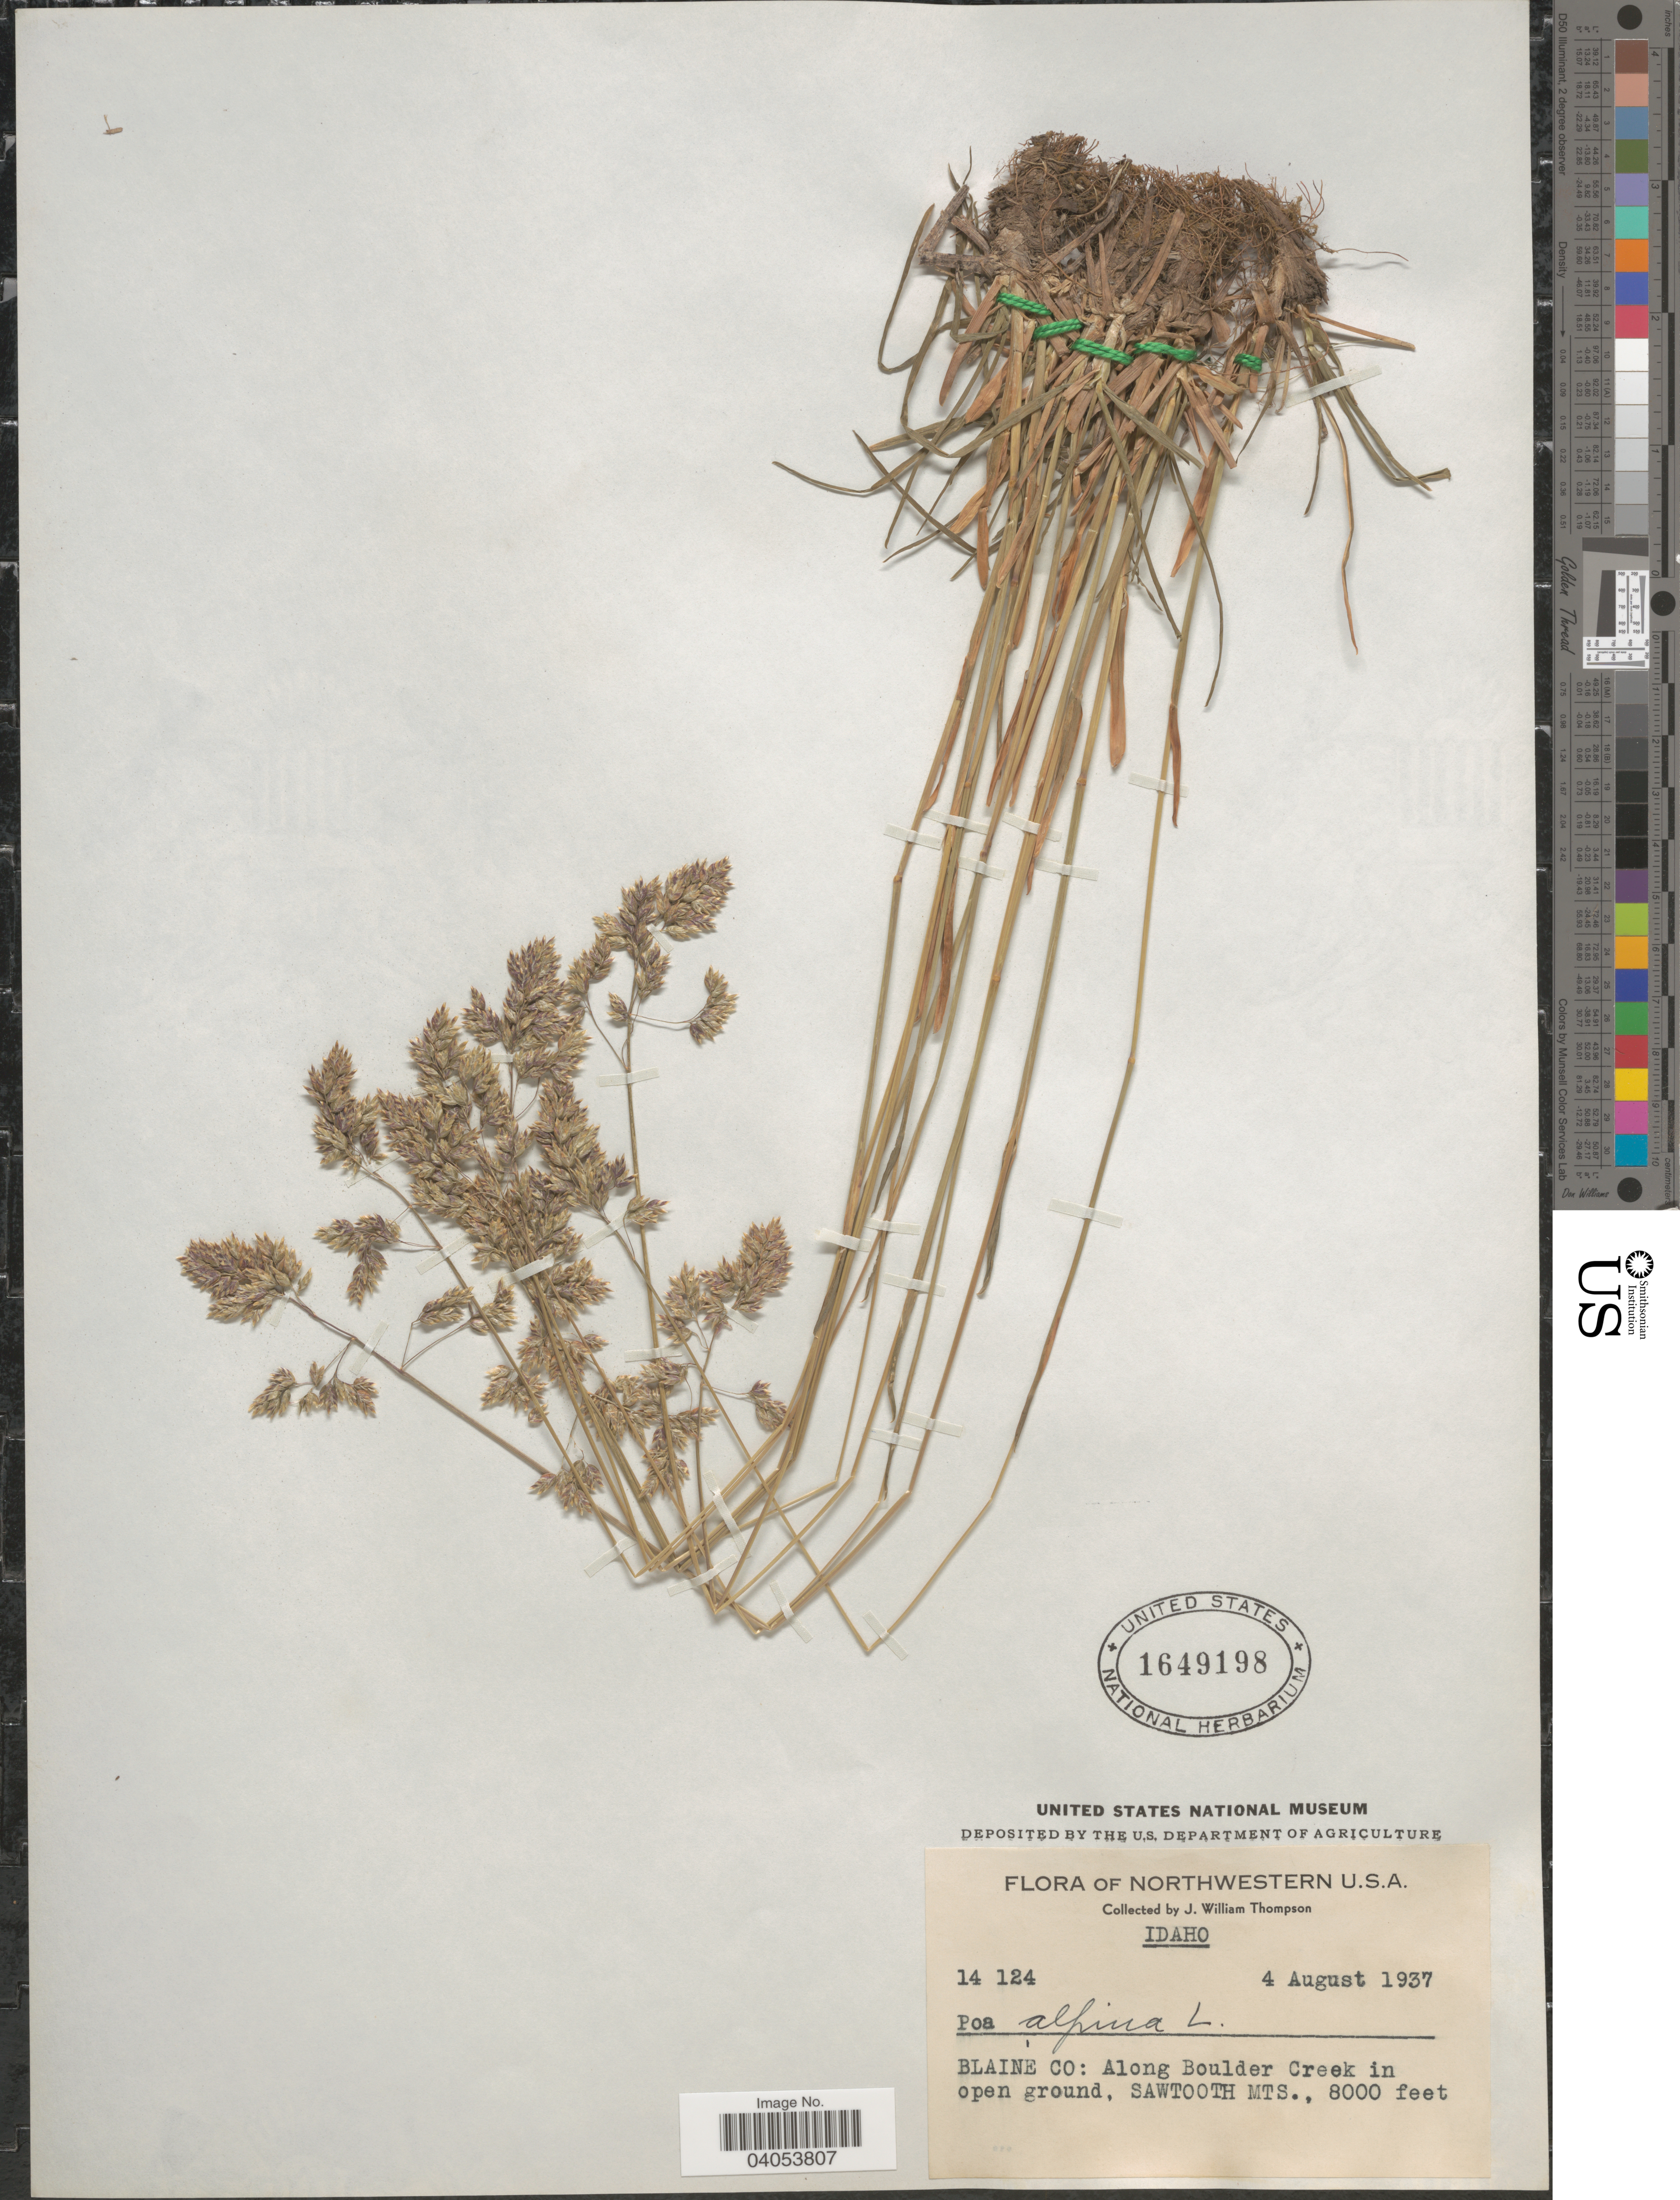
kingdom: Plantae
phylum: Tracheophyta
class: Liliopsida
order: Poales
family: Poaceae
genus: Poa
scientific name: Poa alpina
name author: L.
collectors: J. W. Thompson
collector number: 14124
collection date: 1937-08-04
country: United States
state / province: Idaho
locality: Blaine Co: Along Boulder Creek in open ground, Sawtooth Mts.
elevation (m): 2438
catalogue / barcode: US 1649198